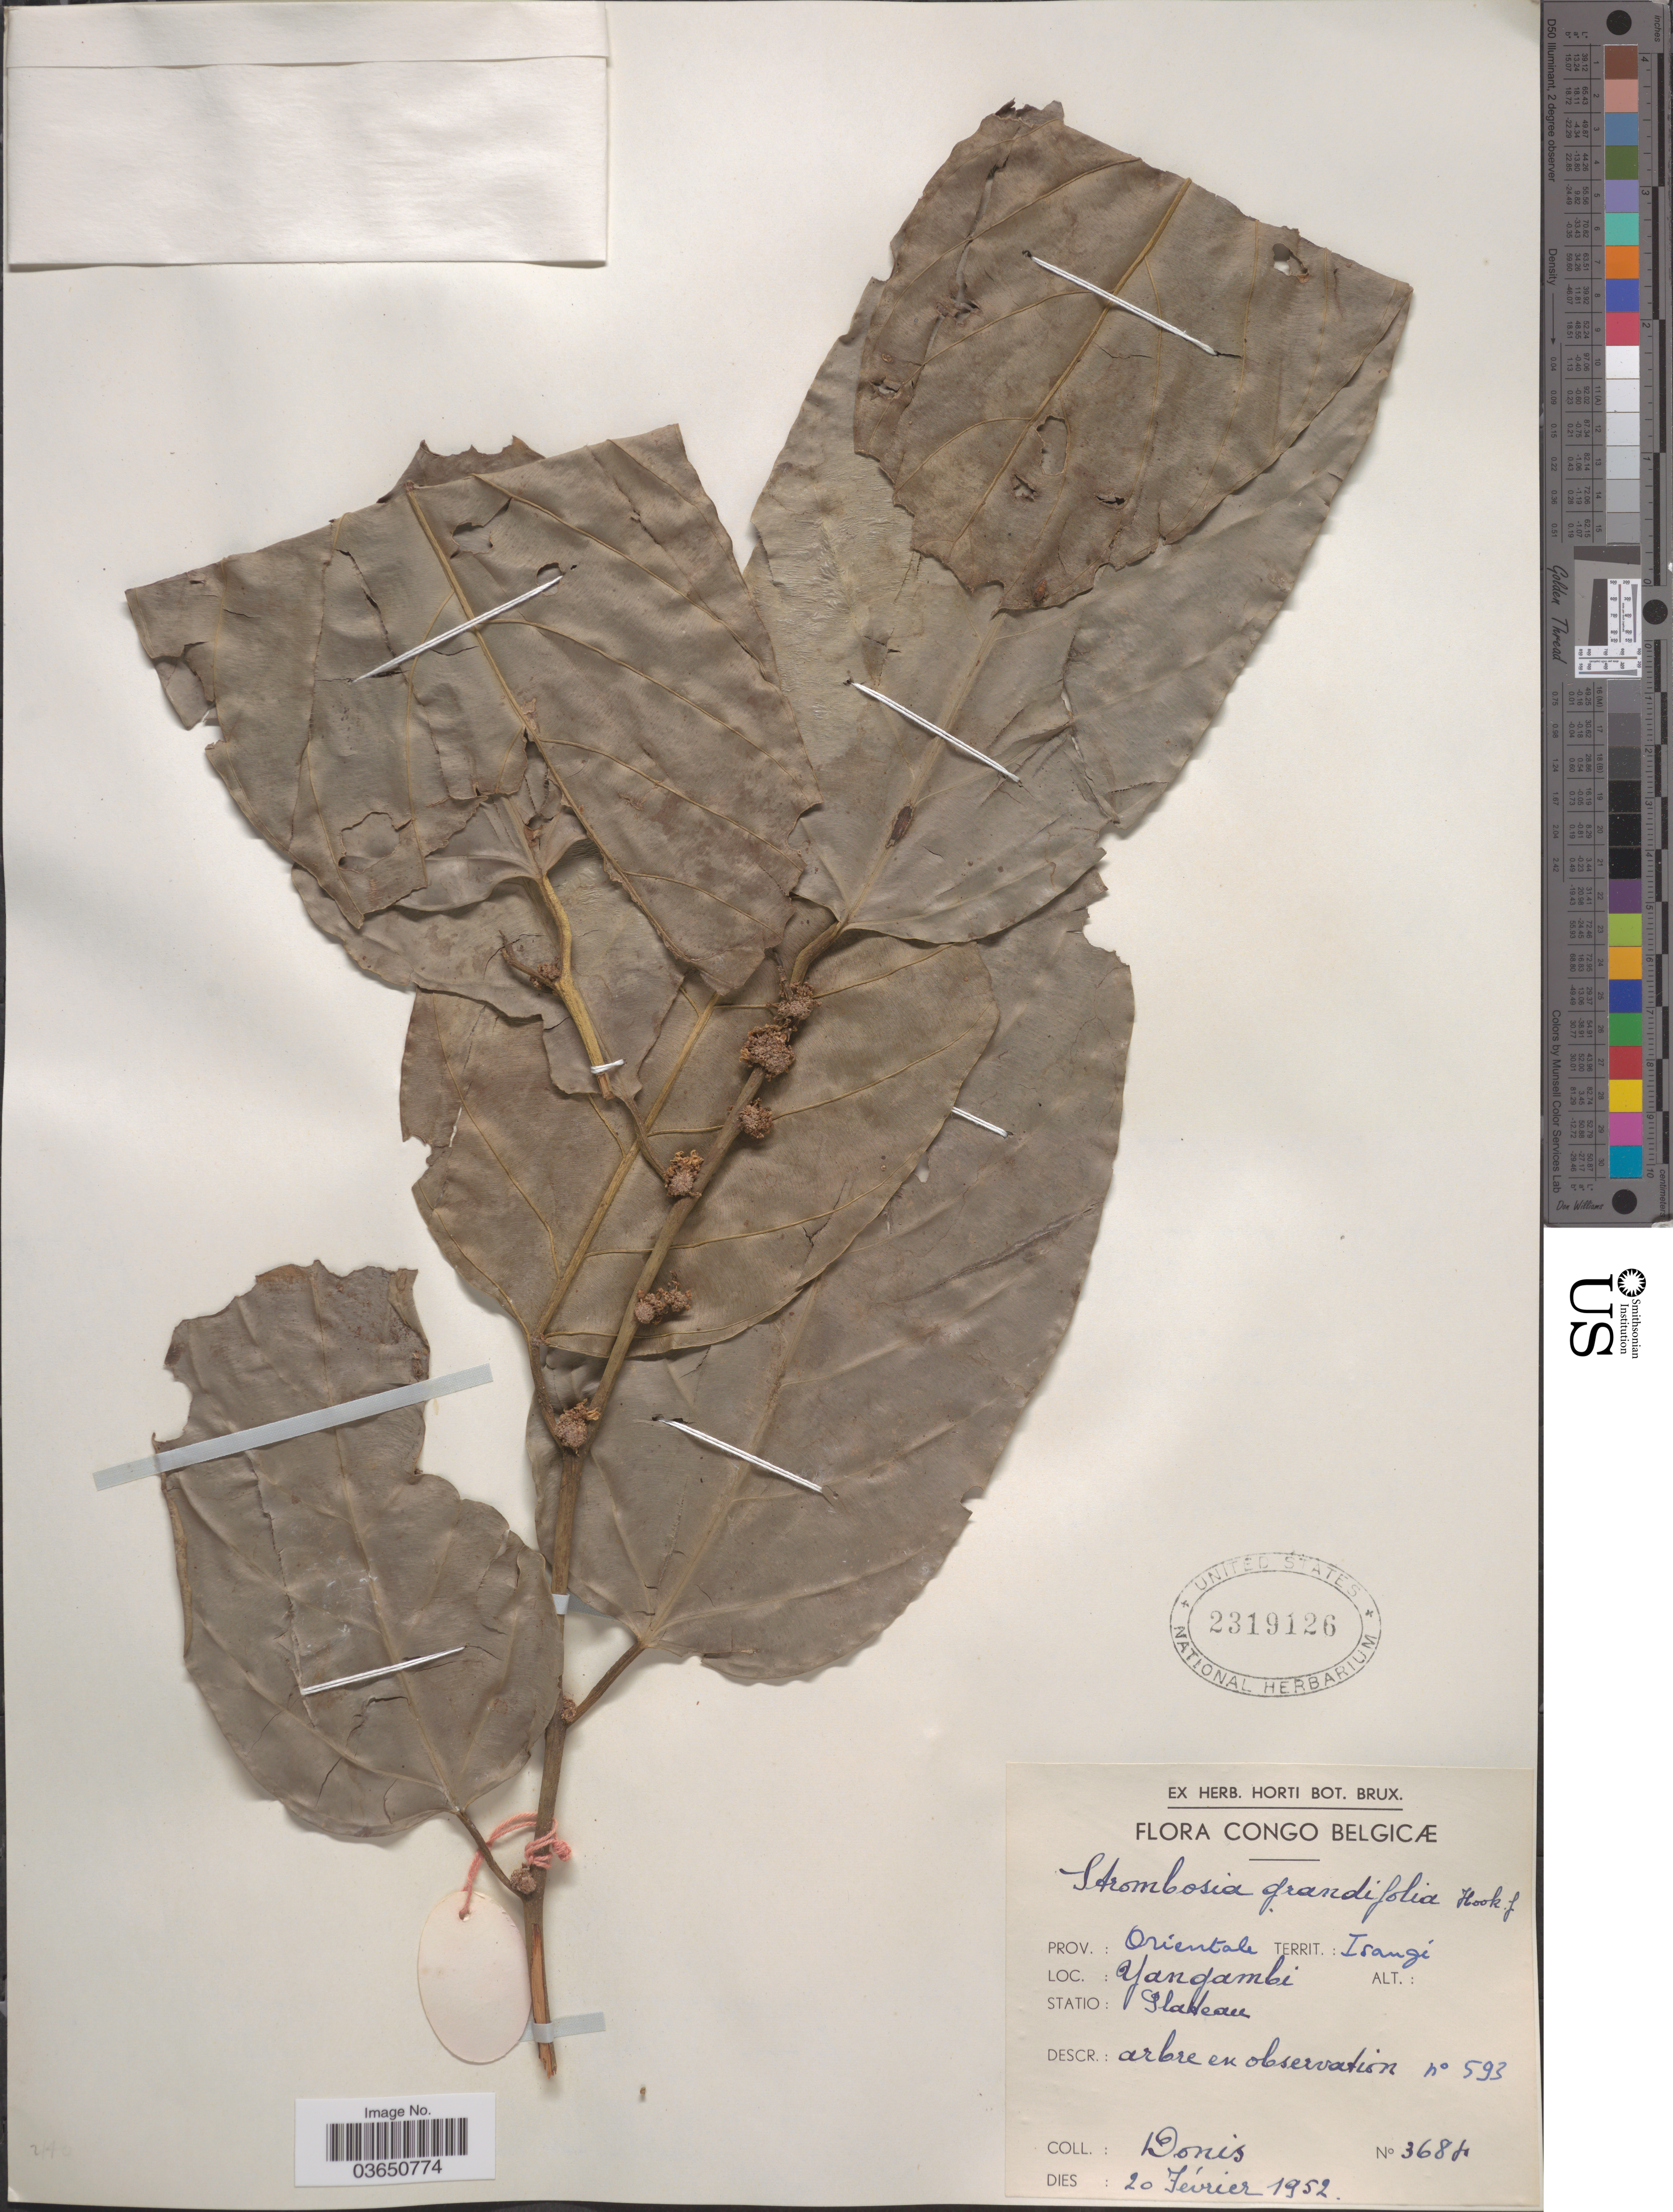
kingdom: Plantae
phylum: Tracheophyta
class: Magnoliopsida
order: Santalales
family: Strombosiaceae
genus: Strombosia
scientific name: Strombosia grandifolia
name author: Hook. f. ex Benth.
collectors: C. Donis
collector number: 3688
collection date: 1952-02-20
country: Congo, Democratic Republic of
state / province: Tshopo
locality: Congo Belqicæ. Territ.: Isangi. Yangambi. Statio: Plateau.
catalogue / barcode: US 2319126